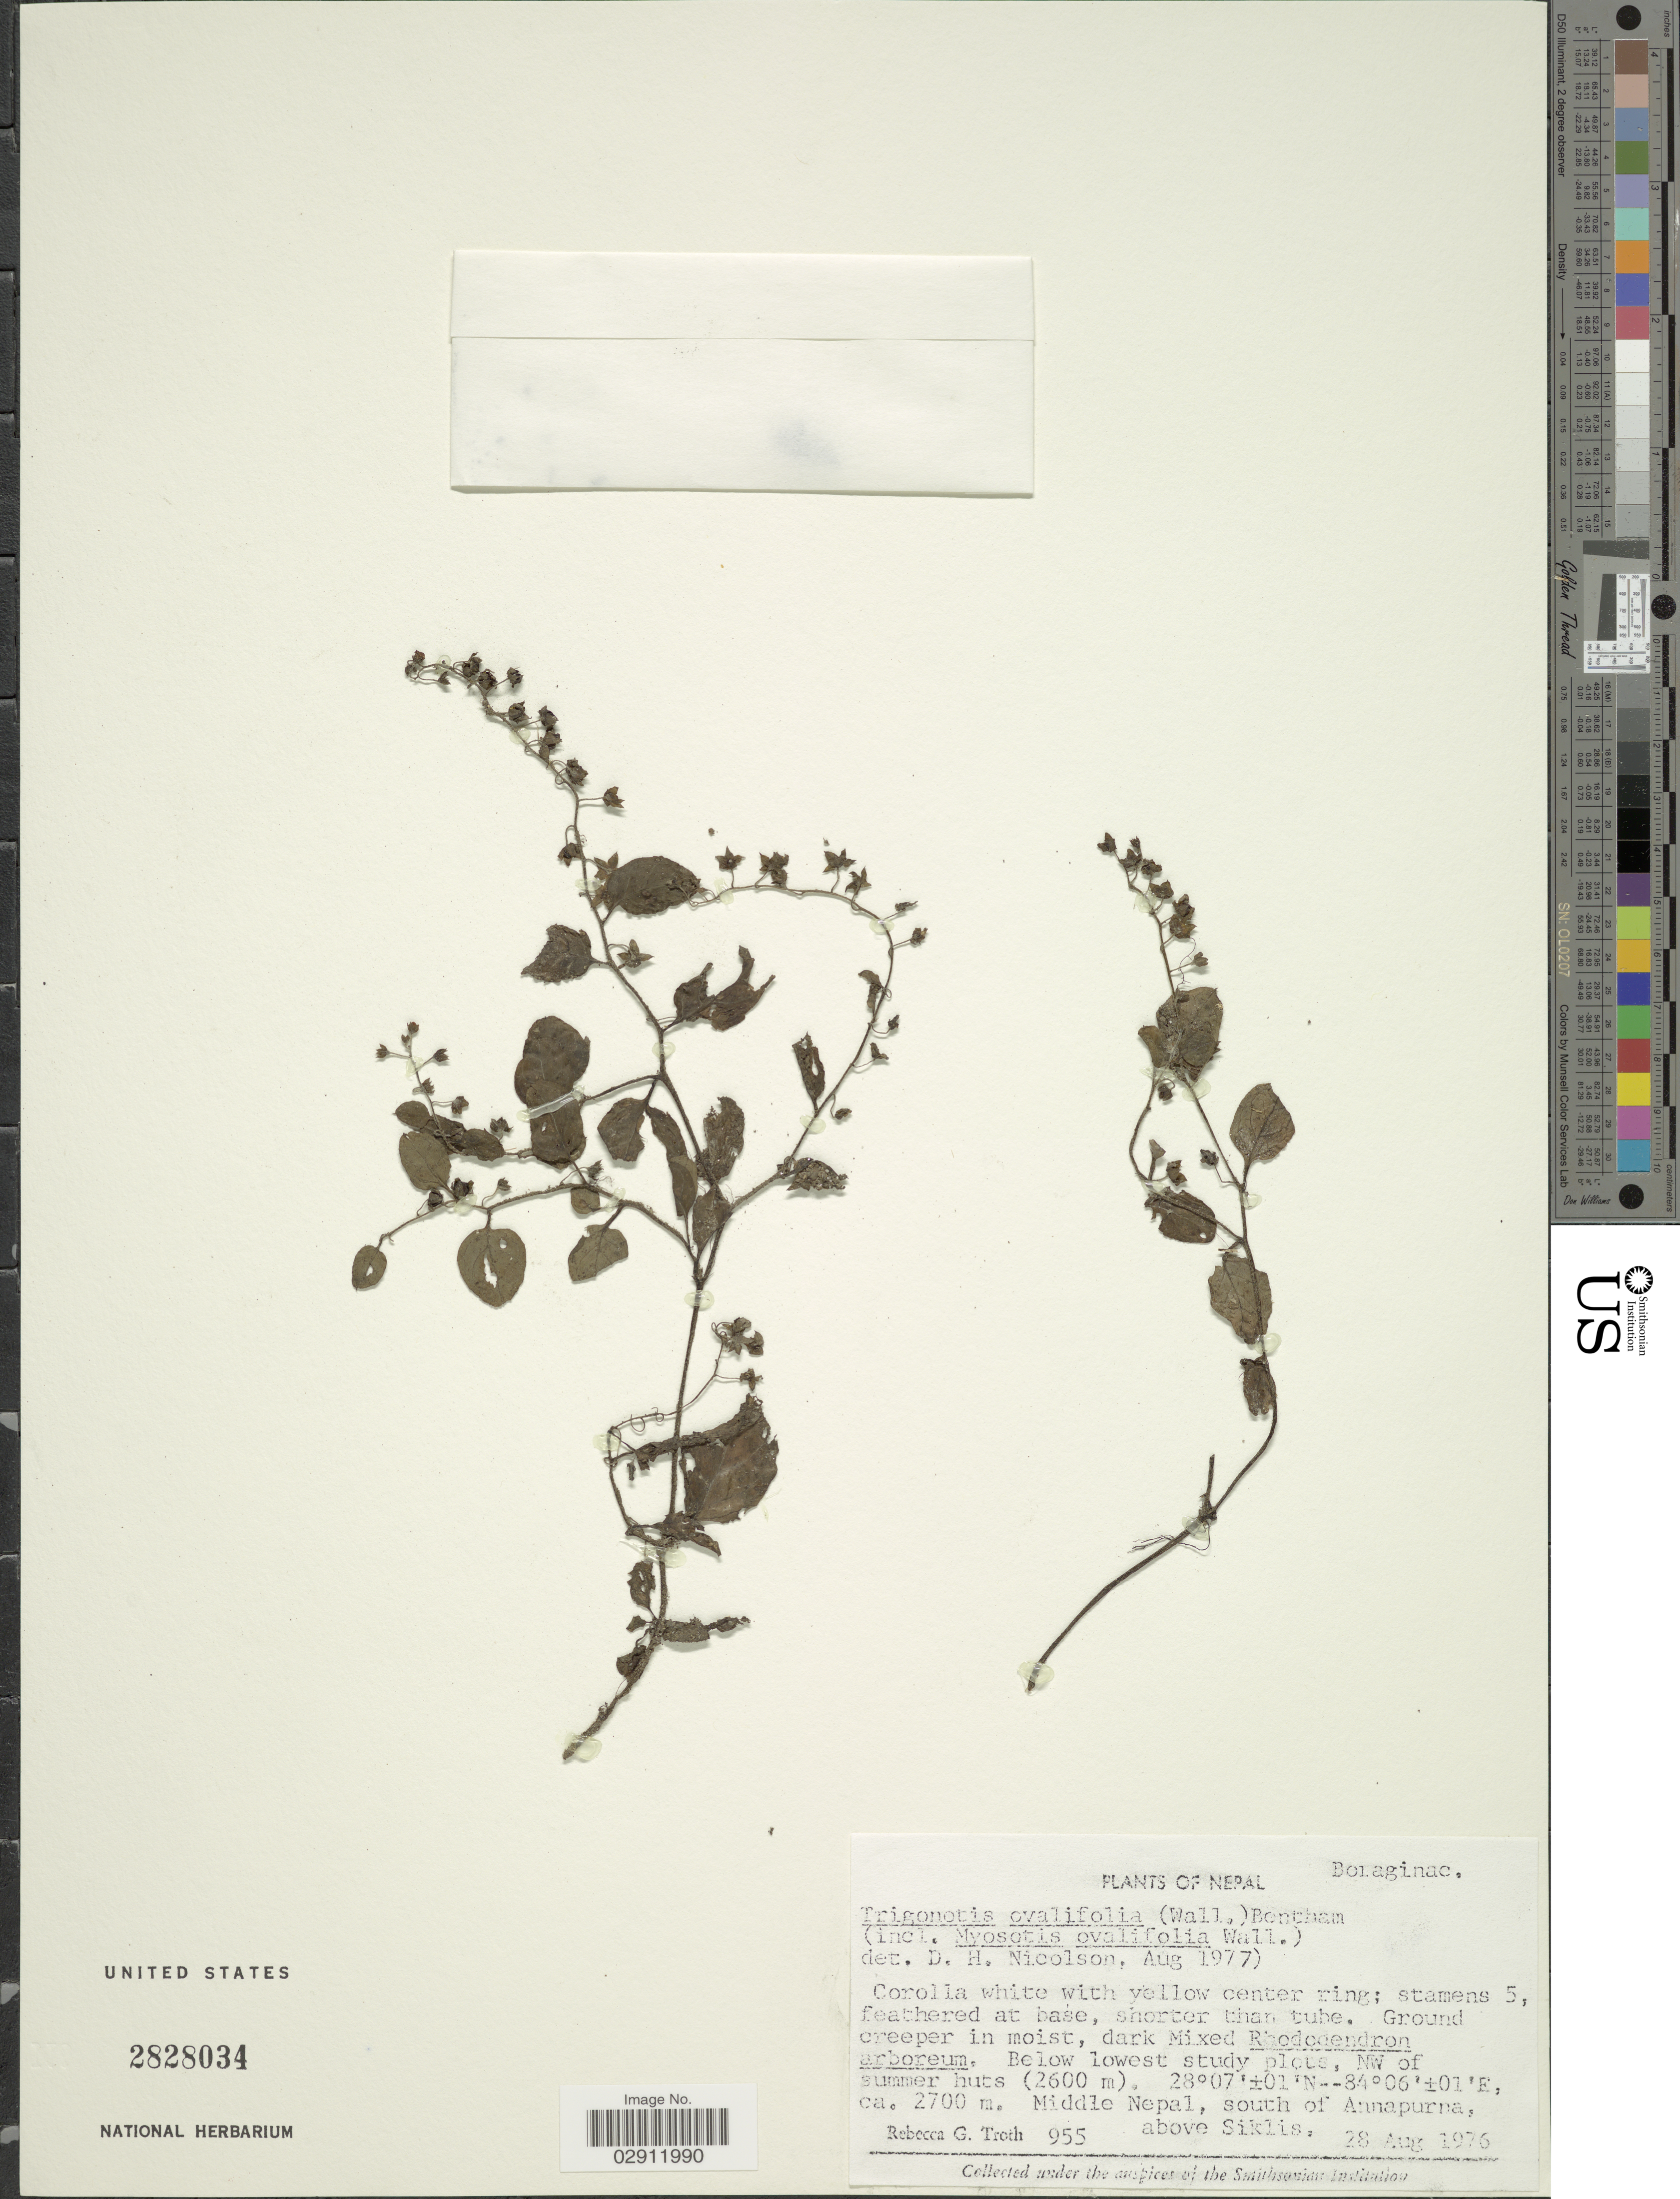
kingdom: Plantae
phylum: Tracheophyta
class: Magnoliopsida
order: Boraginales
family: Boraginaceae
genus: Myosotis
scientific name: Myosotis ovalifolia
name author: Wall.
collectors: R. Troth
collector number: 955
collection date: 1976-08-28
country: Nepal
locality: Middle Nepal, south of Annapurna, above Siklis.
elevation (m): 2700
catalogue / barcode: US 2828034